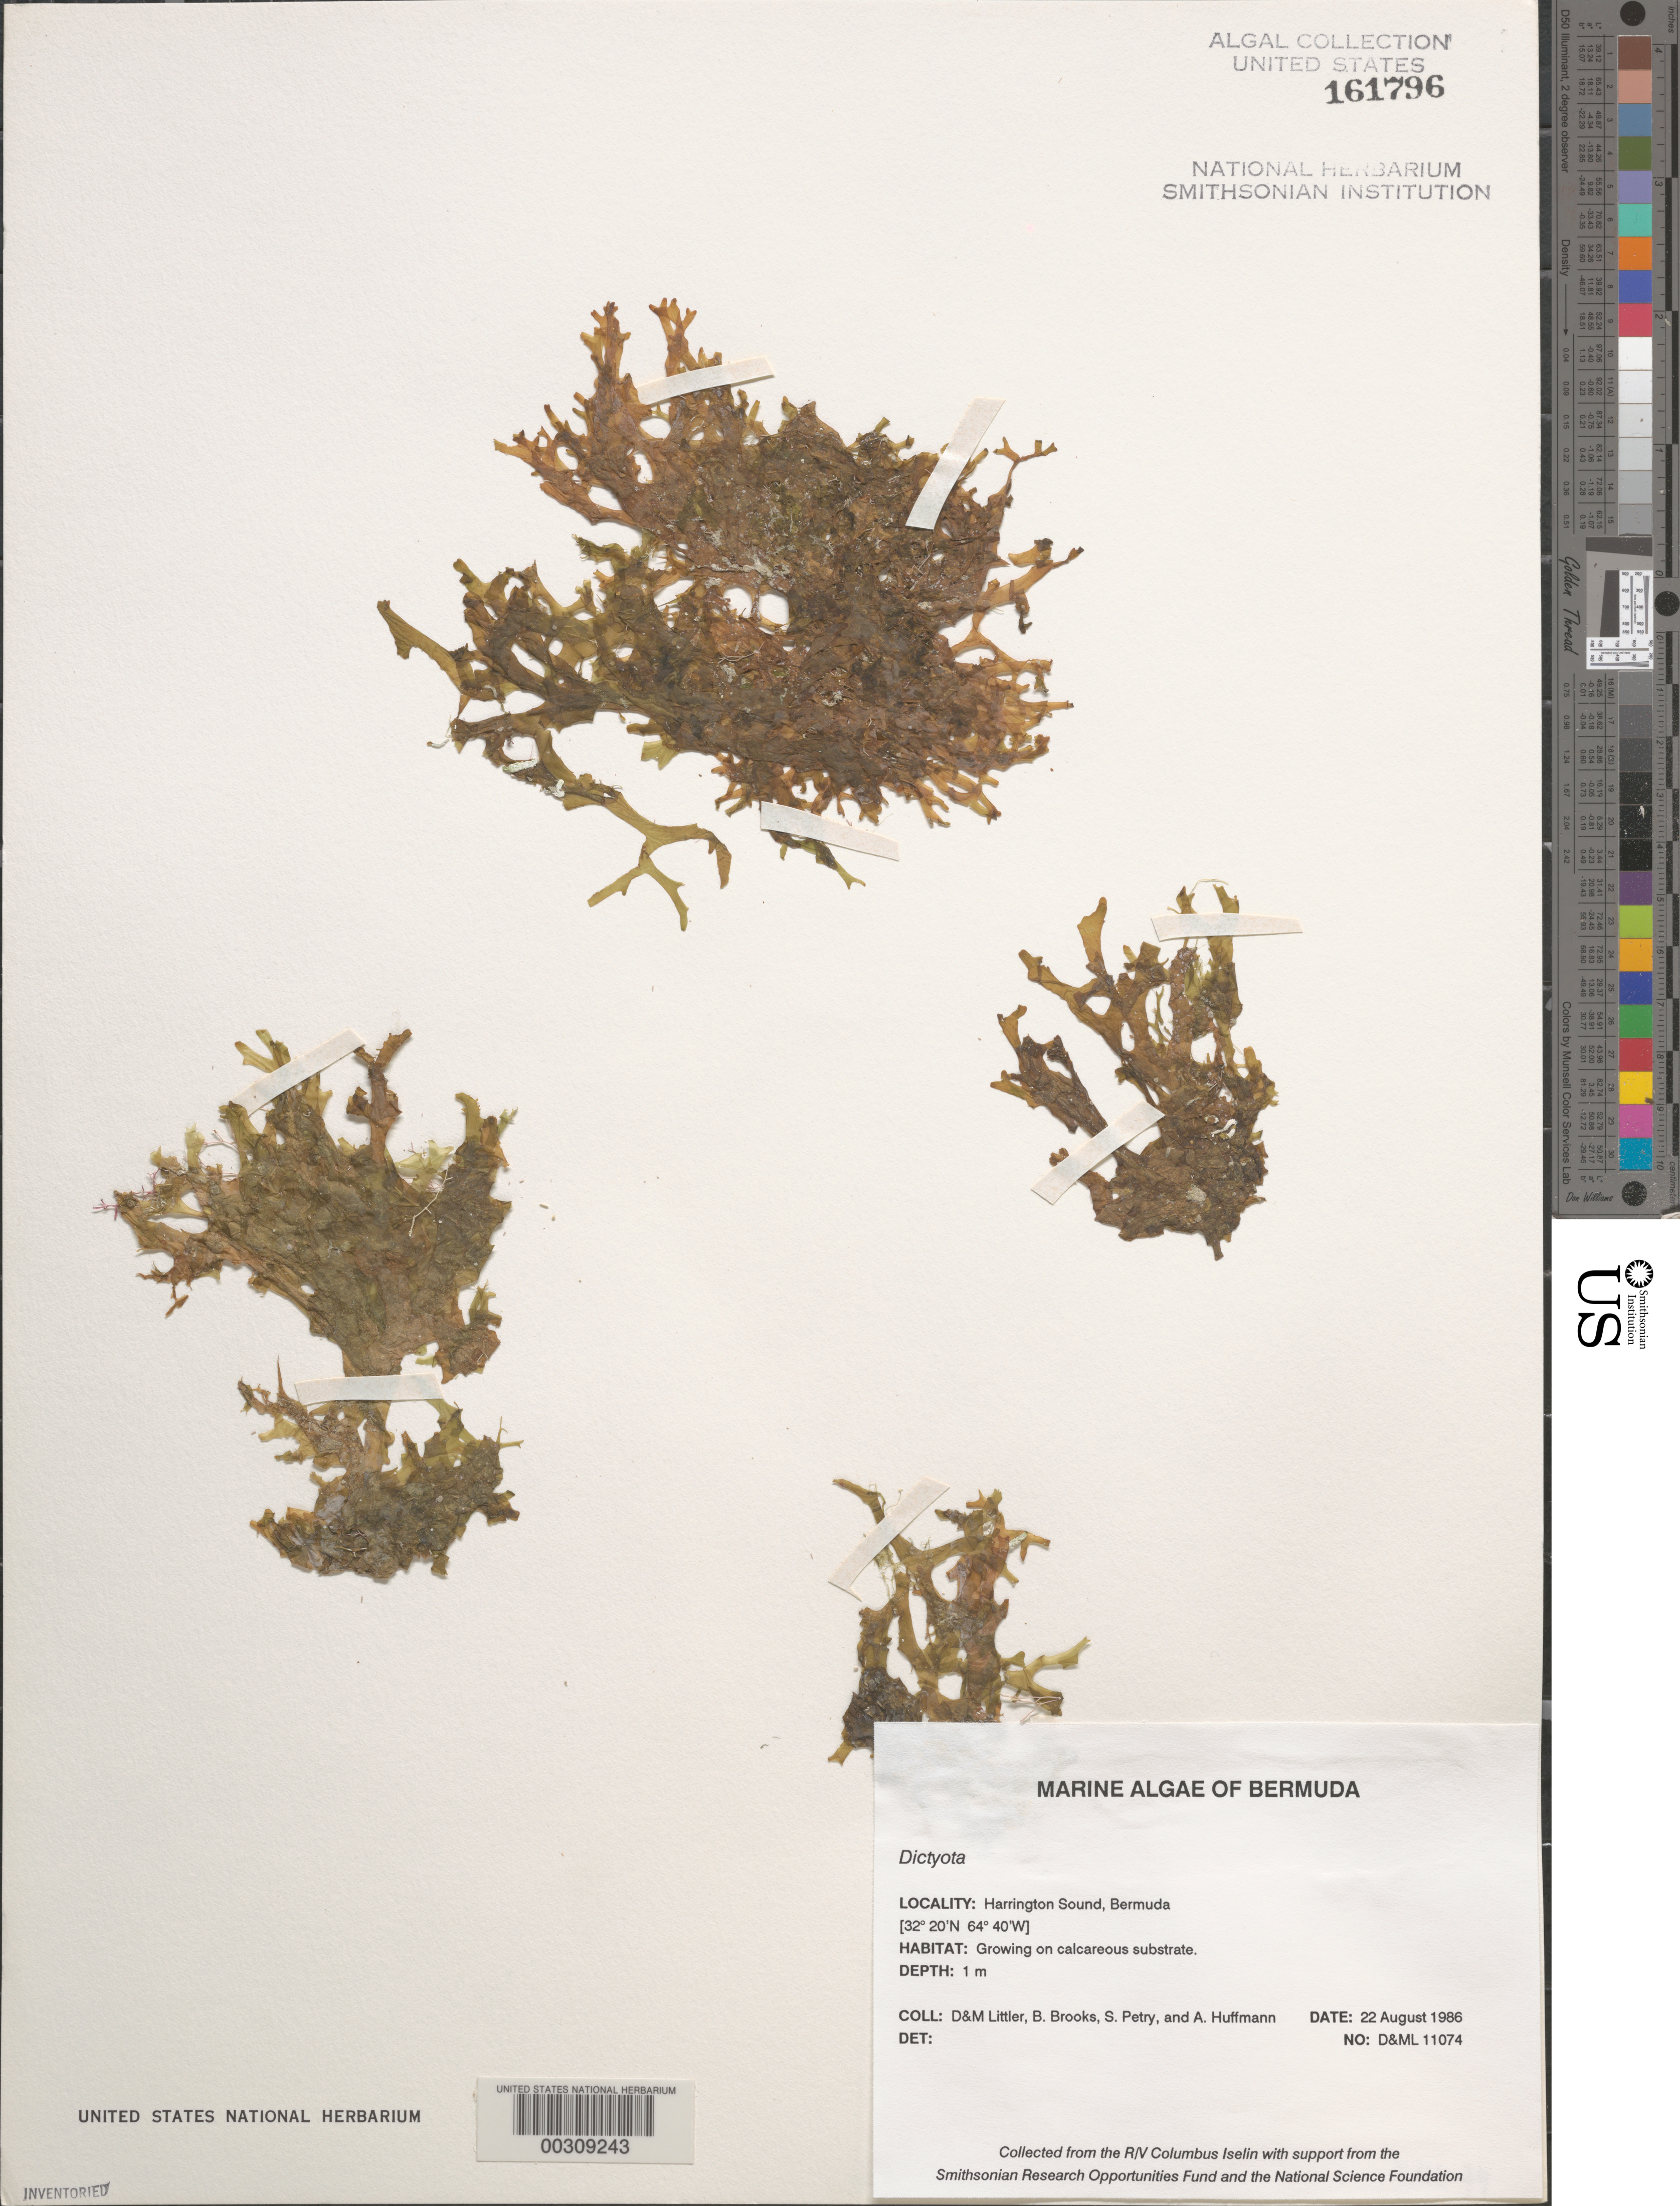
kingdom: Chromista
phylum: Ochrophyta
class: Phaeophyceae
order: Dictyotales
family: Dictyotaceae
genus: Dictyota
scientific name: Dictyota sp.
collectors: D. S. Littler, M. M. Littler & B. Brooks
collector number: D&ML 11074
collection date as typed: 22 Aug 1986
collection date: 1986-08-22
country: Bermuda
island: Bermuda Island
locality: Harrington Sound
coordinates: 32 20' N, 64 40' W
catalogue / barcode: US 161796